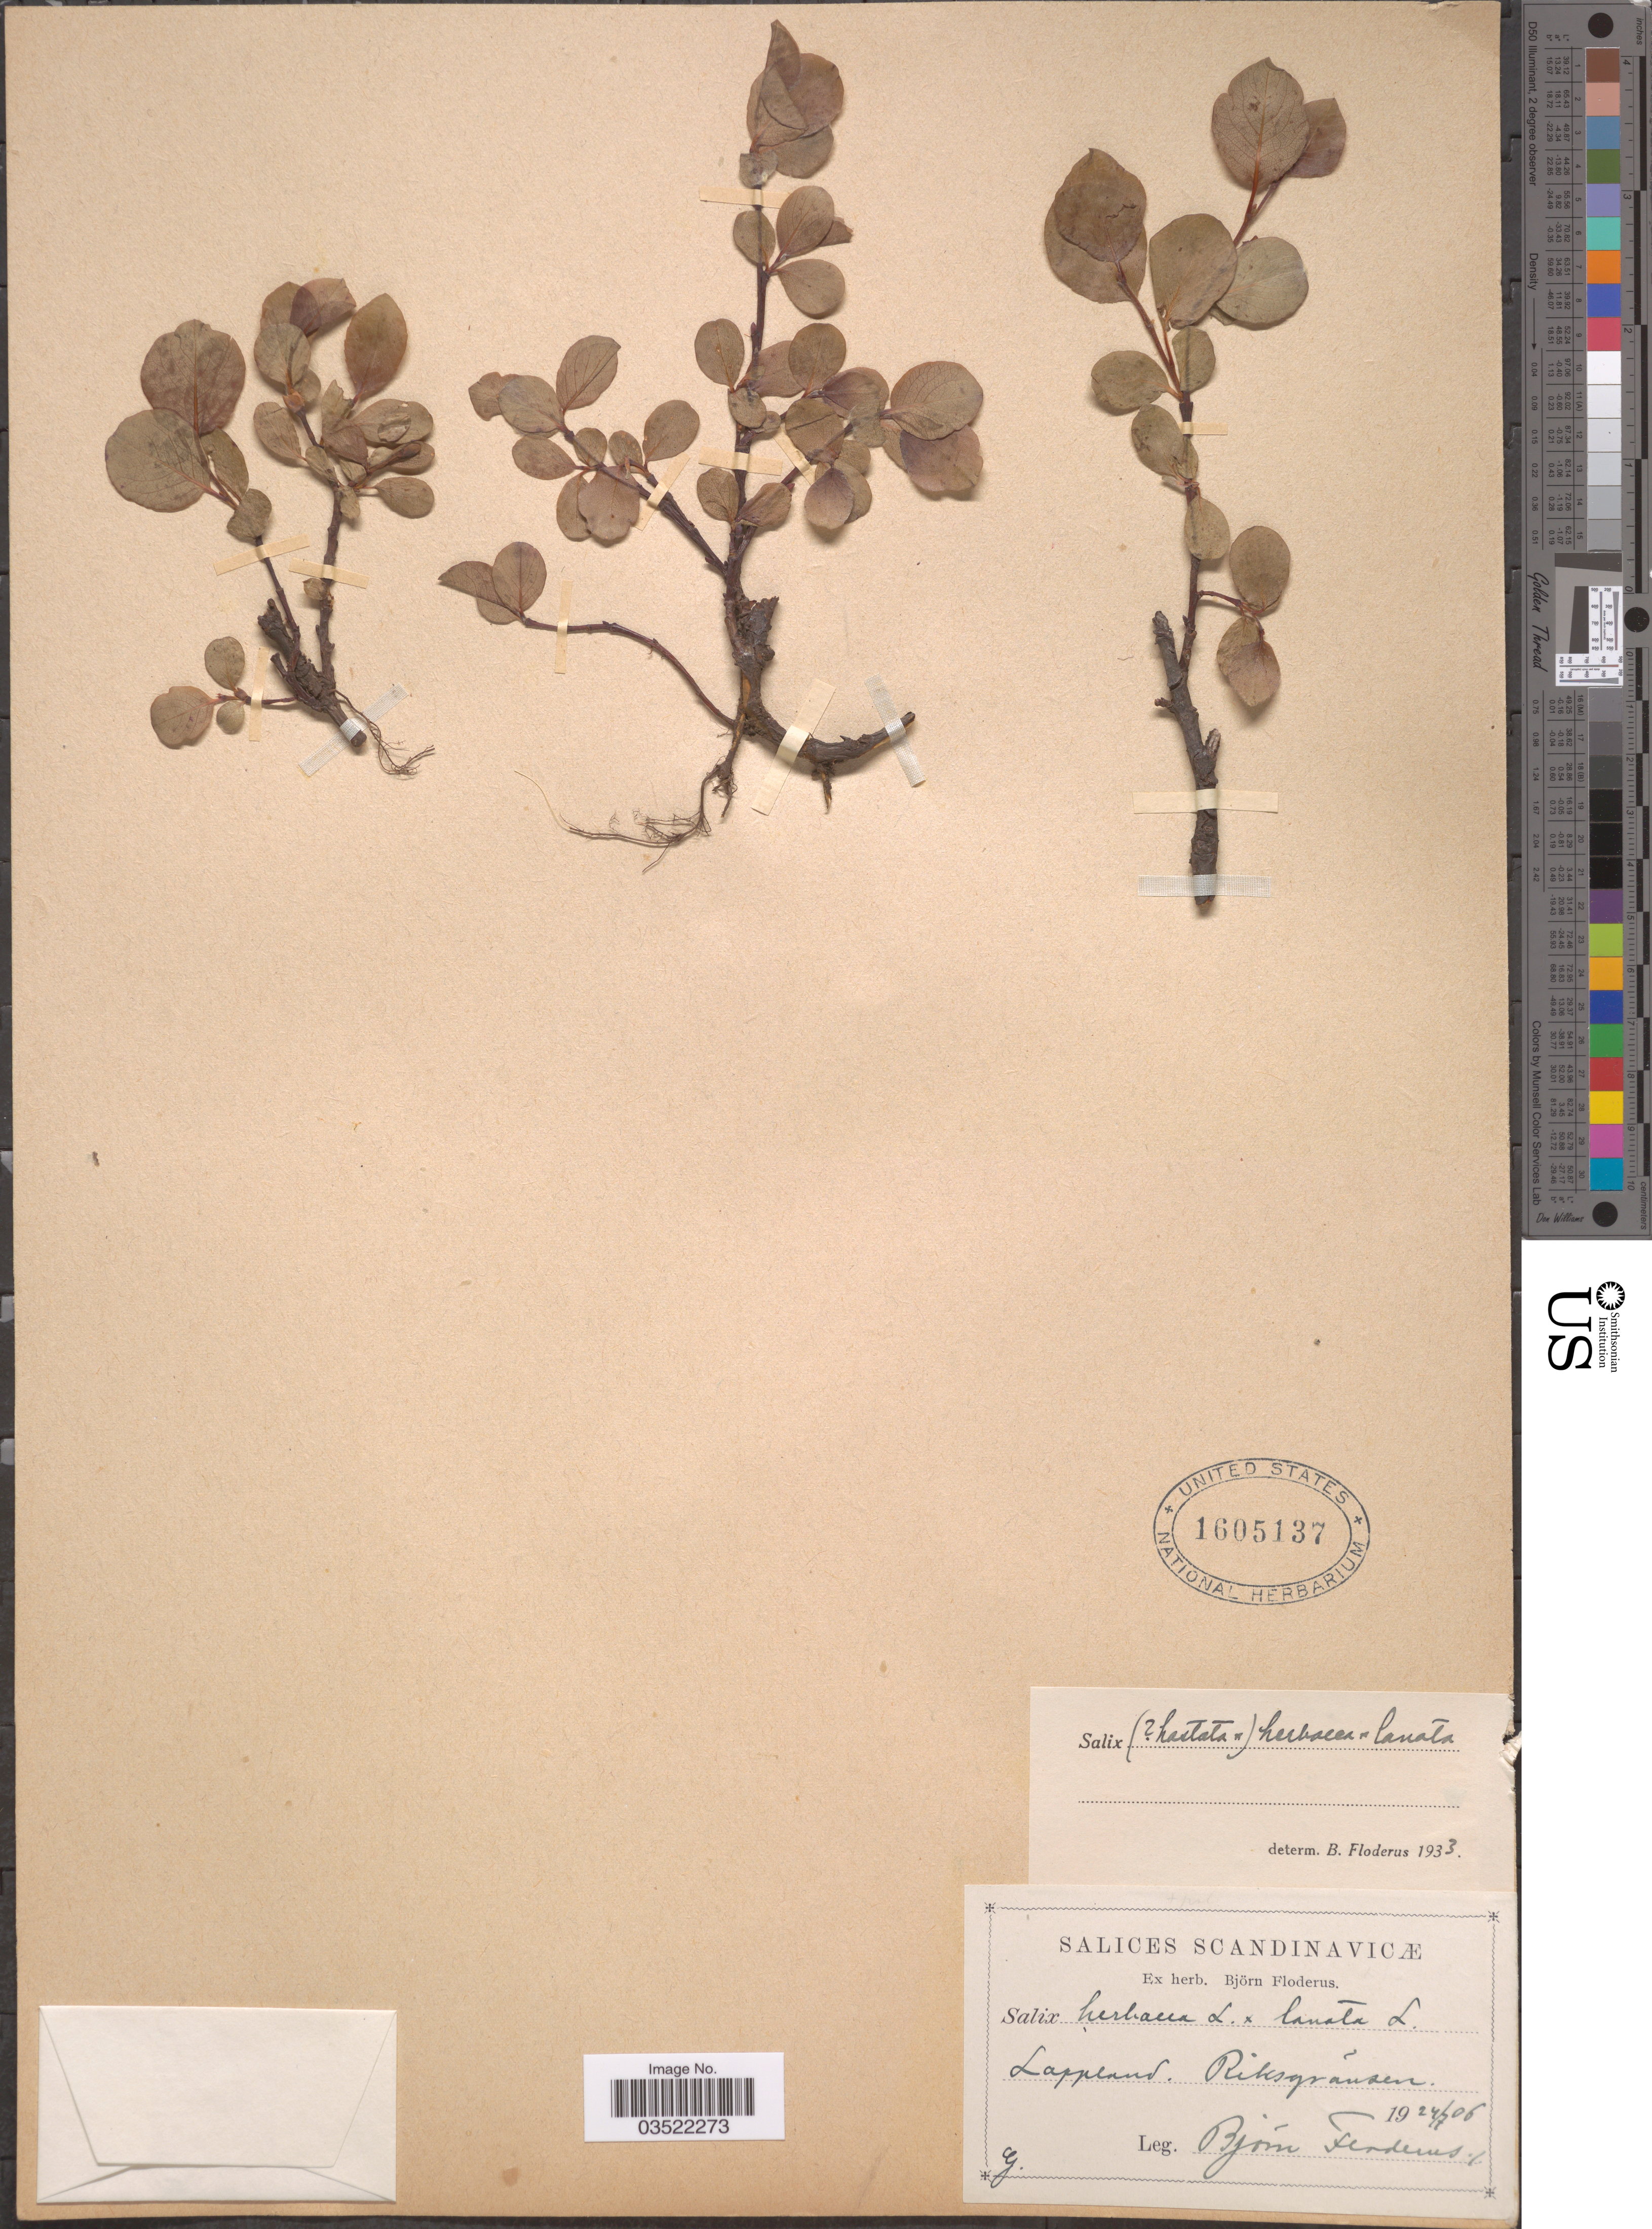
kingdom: Plantae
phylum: Tracheophyta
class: Magnoliopsida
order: Malpighiales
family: Salicaceae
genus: Salix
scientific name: Salix herbacea x S. lanata L.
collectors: B. G. O. Floderus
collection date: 1906-07-27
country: Sweden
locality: Scandinavicæ. Lappland. Riksgrãnsen.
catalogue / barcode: US 1605137